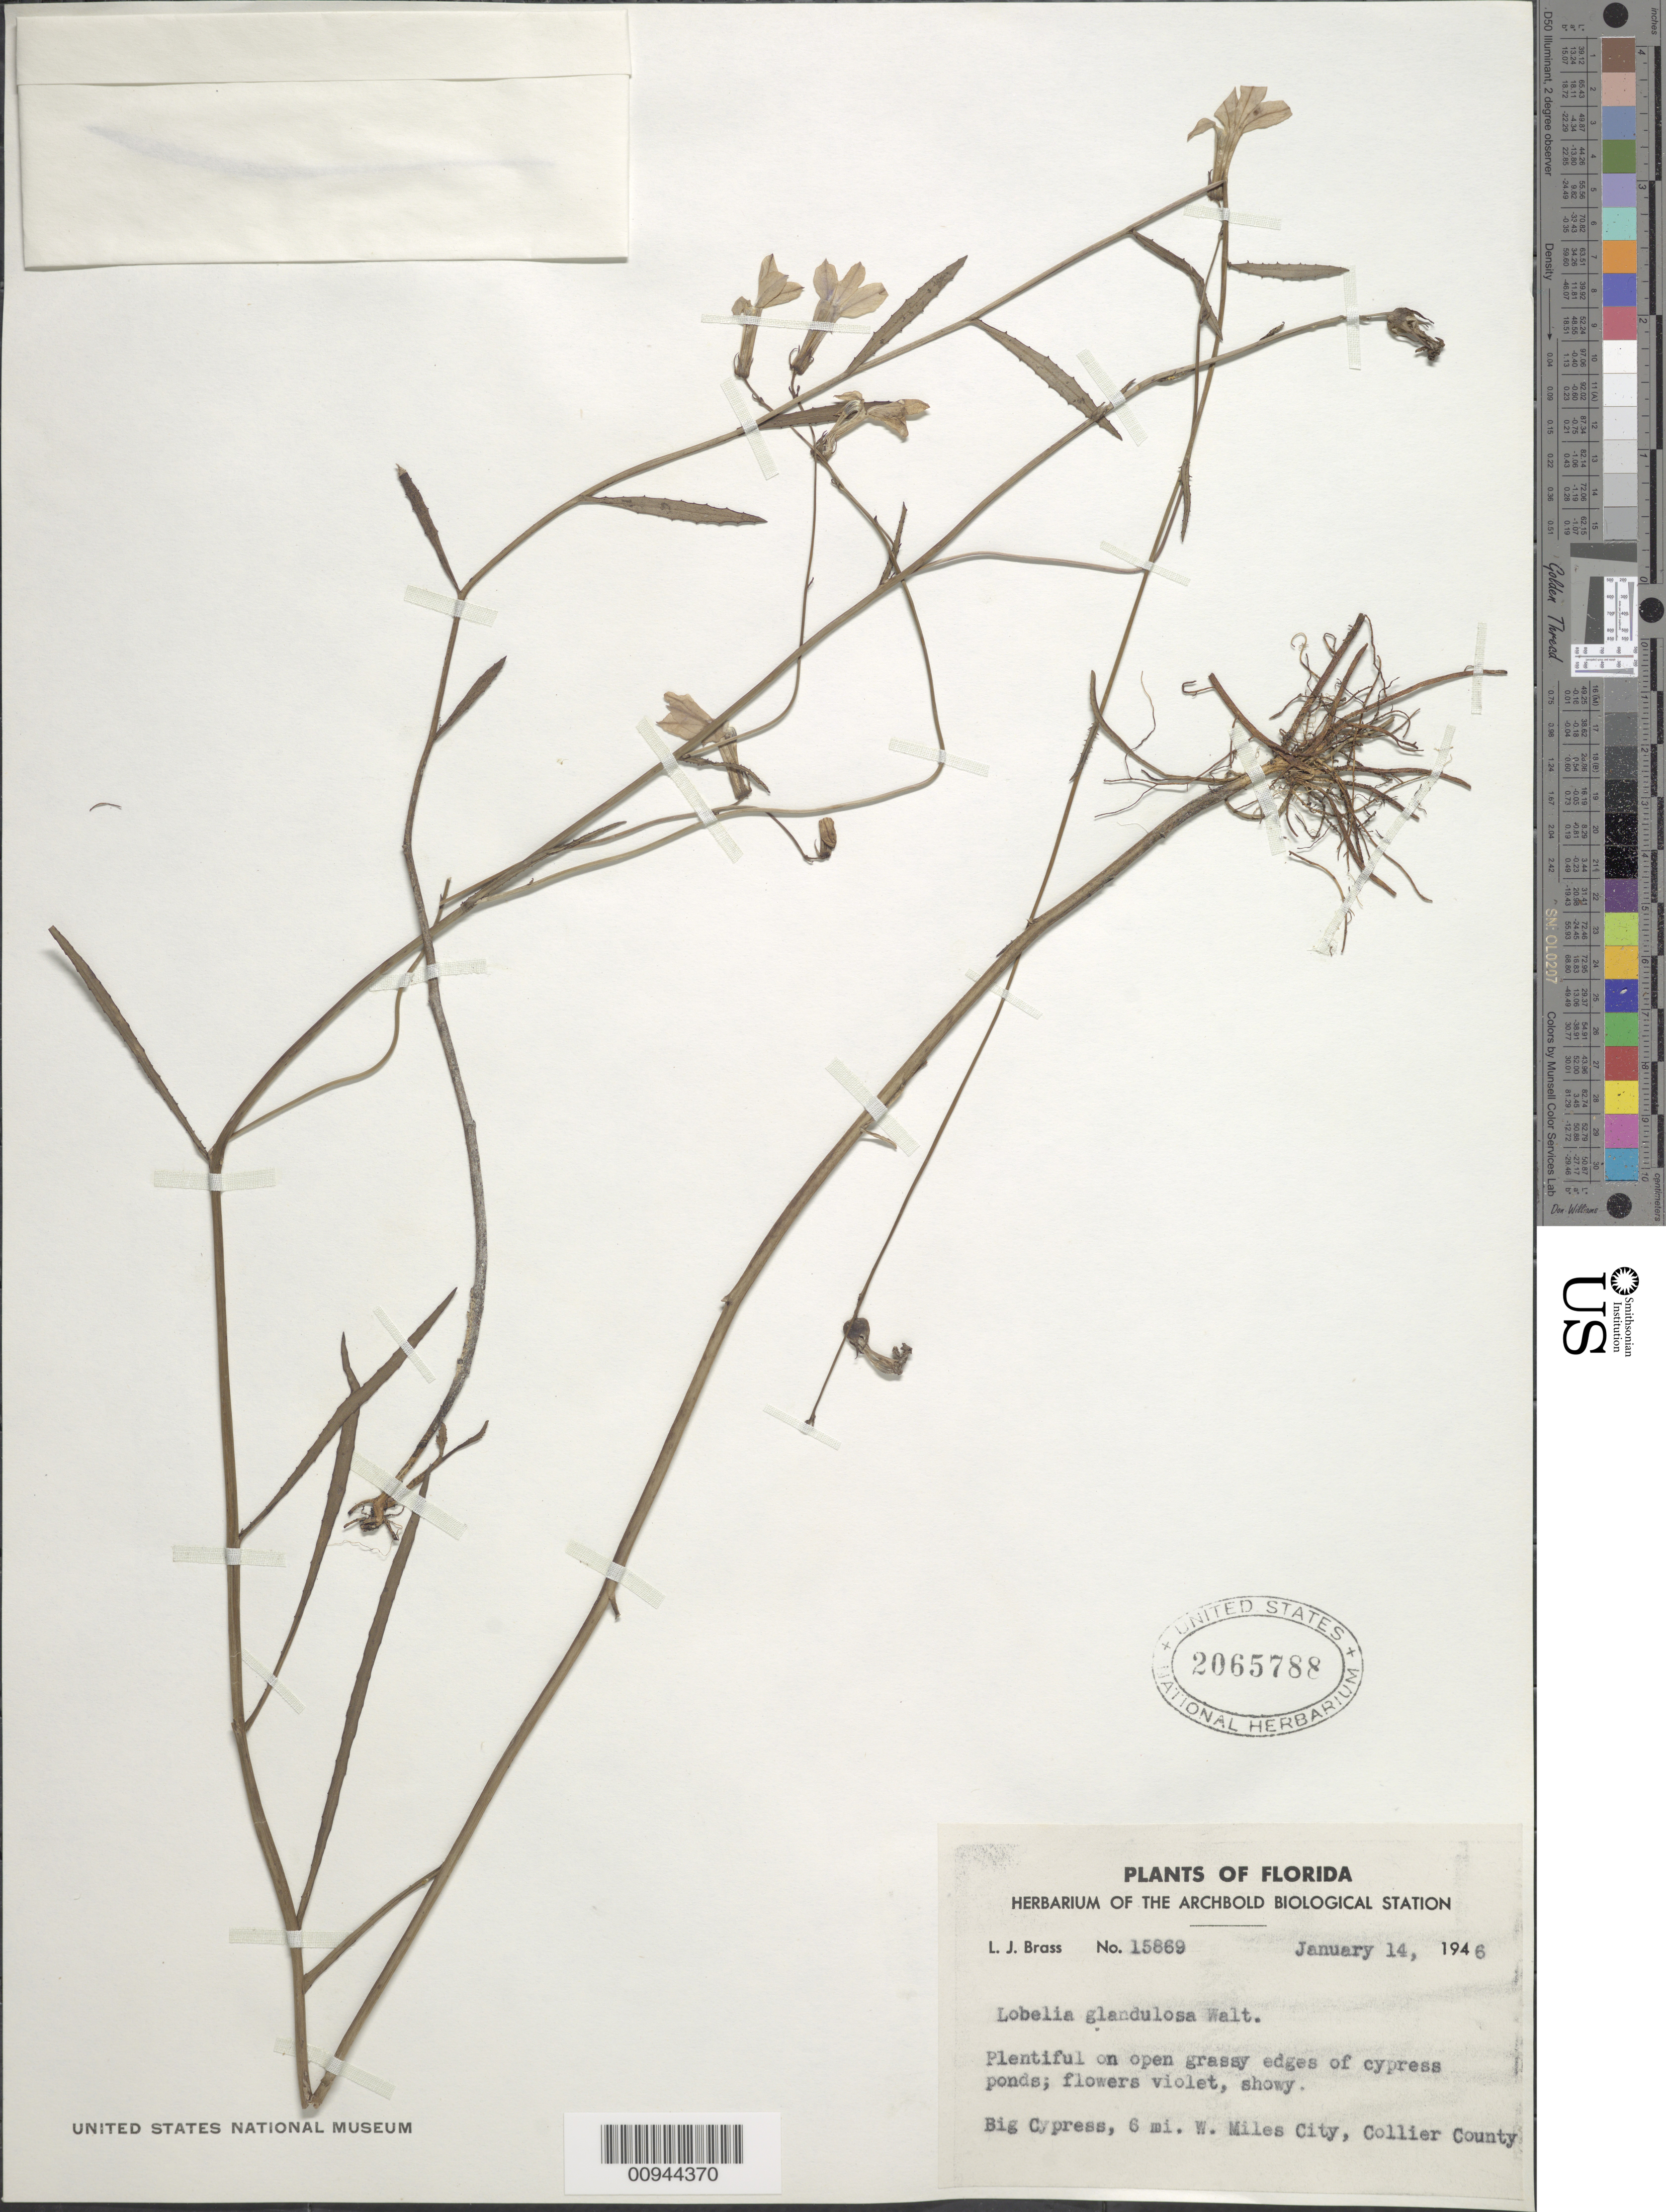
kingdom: Plantae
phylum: Tracheophyta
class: Magnoliopsida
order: Asterales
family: Campanulaceae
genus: Lobelia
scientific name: Lobelia glandulosa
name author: Walter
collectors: L. J. Brass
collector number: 15869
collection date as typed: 14 Jan 1946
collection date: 1946-01-14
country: United States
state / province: Florida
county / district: Collier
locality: Big Cypress: about 6 miles W of Miles City.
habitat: on open grassy edges of cypress ponds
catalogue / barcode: US 2065788